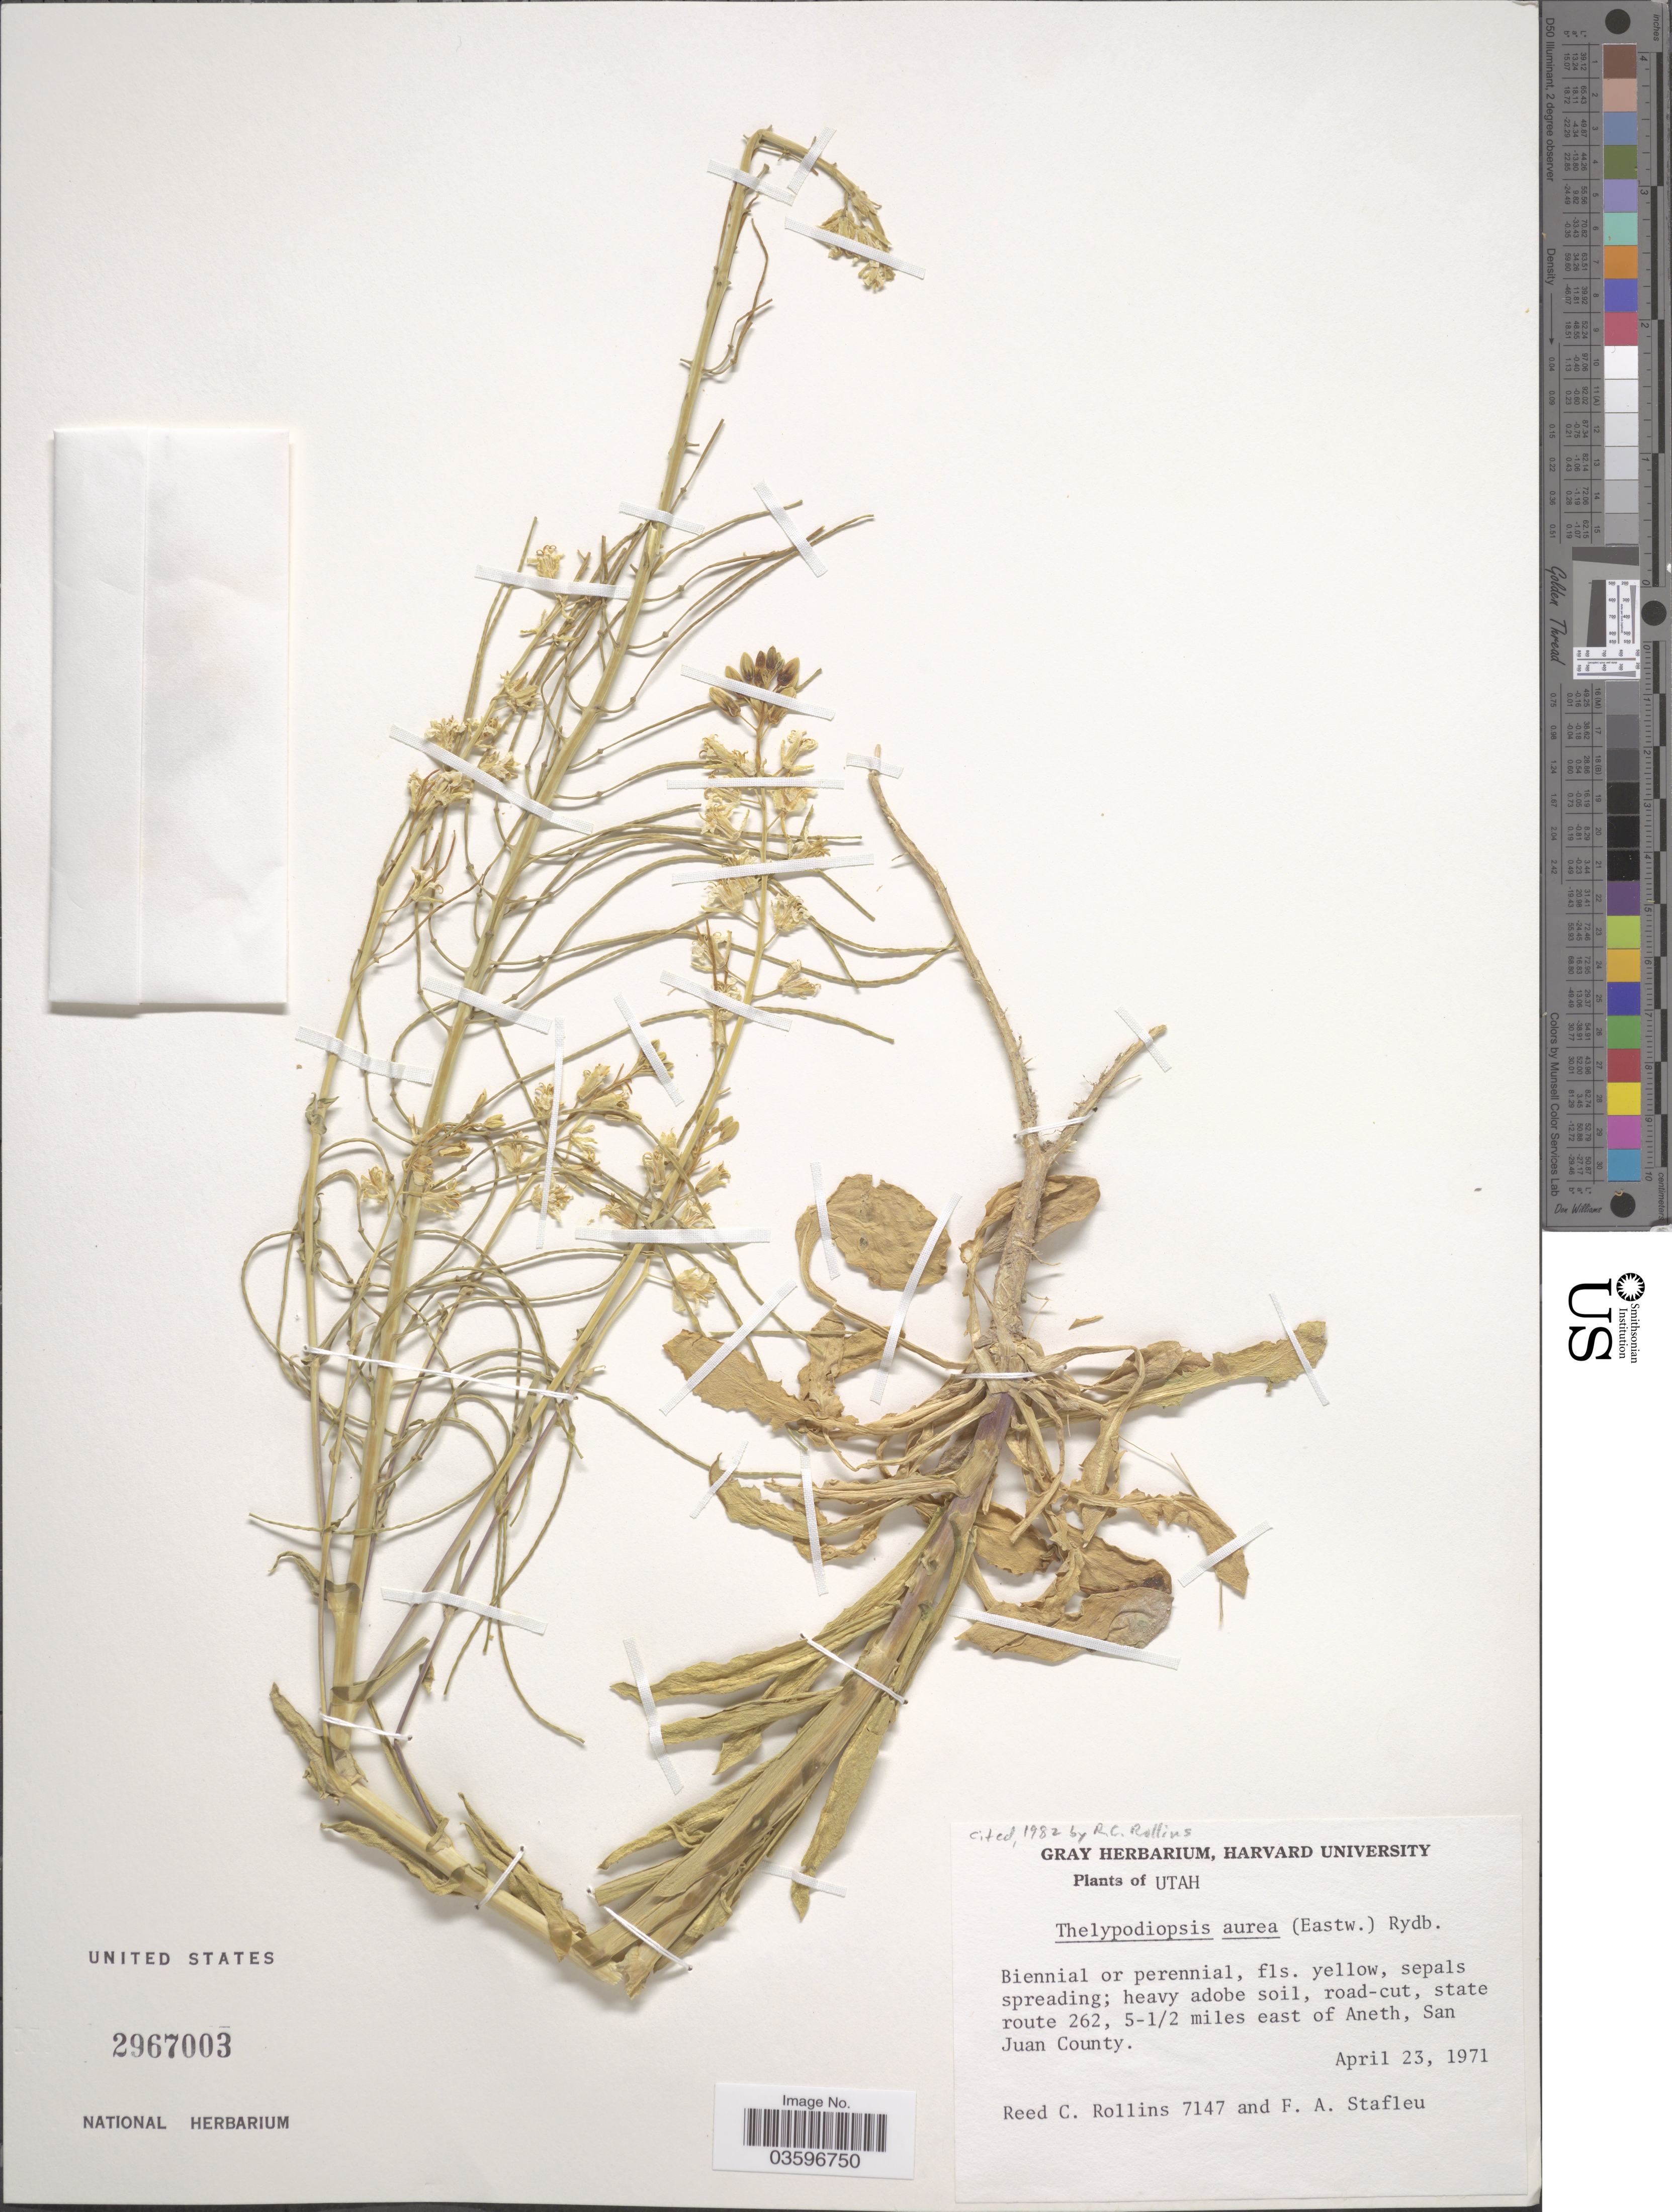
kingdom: Plantae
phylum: Tracheophyta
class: Magnoliopsida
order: Brassicales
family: Brassicaceae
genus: Thelypodiopsis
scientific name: Thelypodiopsis aurea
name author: (Eastw.) Rydb.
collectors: R. C. Rollins & F. A. Stafleu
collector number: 7147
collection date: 1971-04-23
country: United States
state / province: Utah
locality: State route 262, 5-½ miles east of Aneth, San Juan County.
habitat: heavy adobe soil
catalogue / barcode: US 2967003